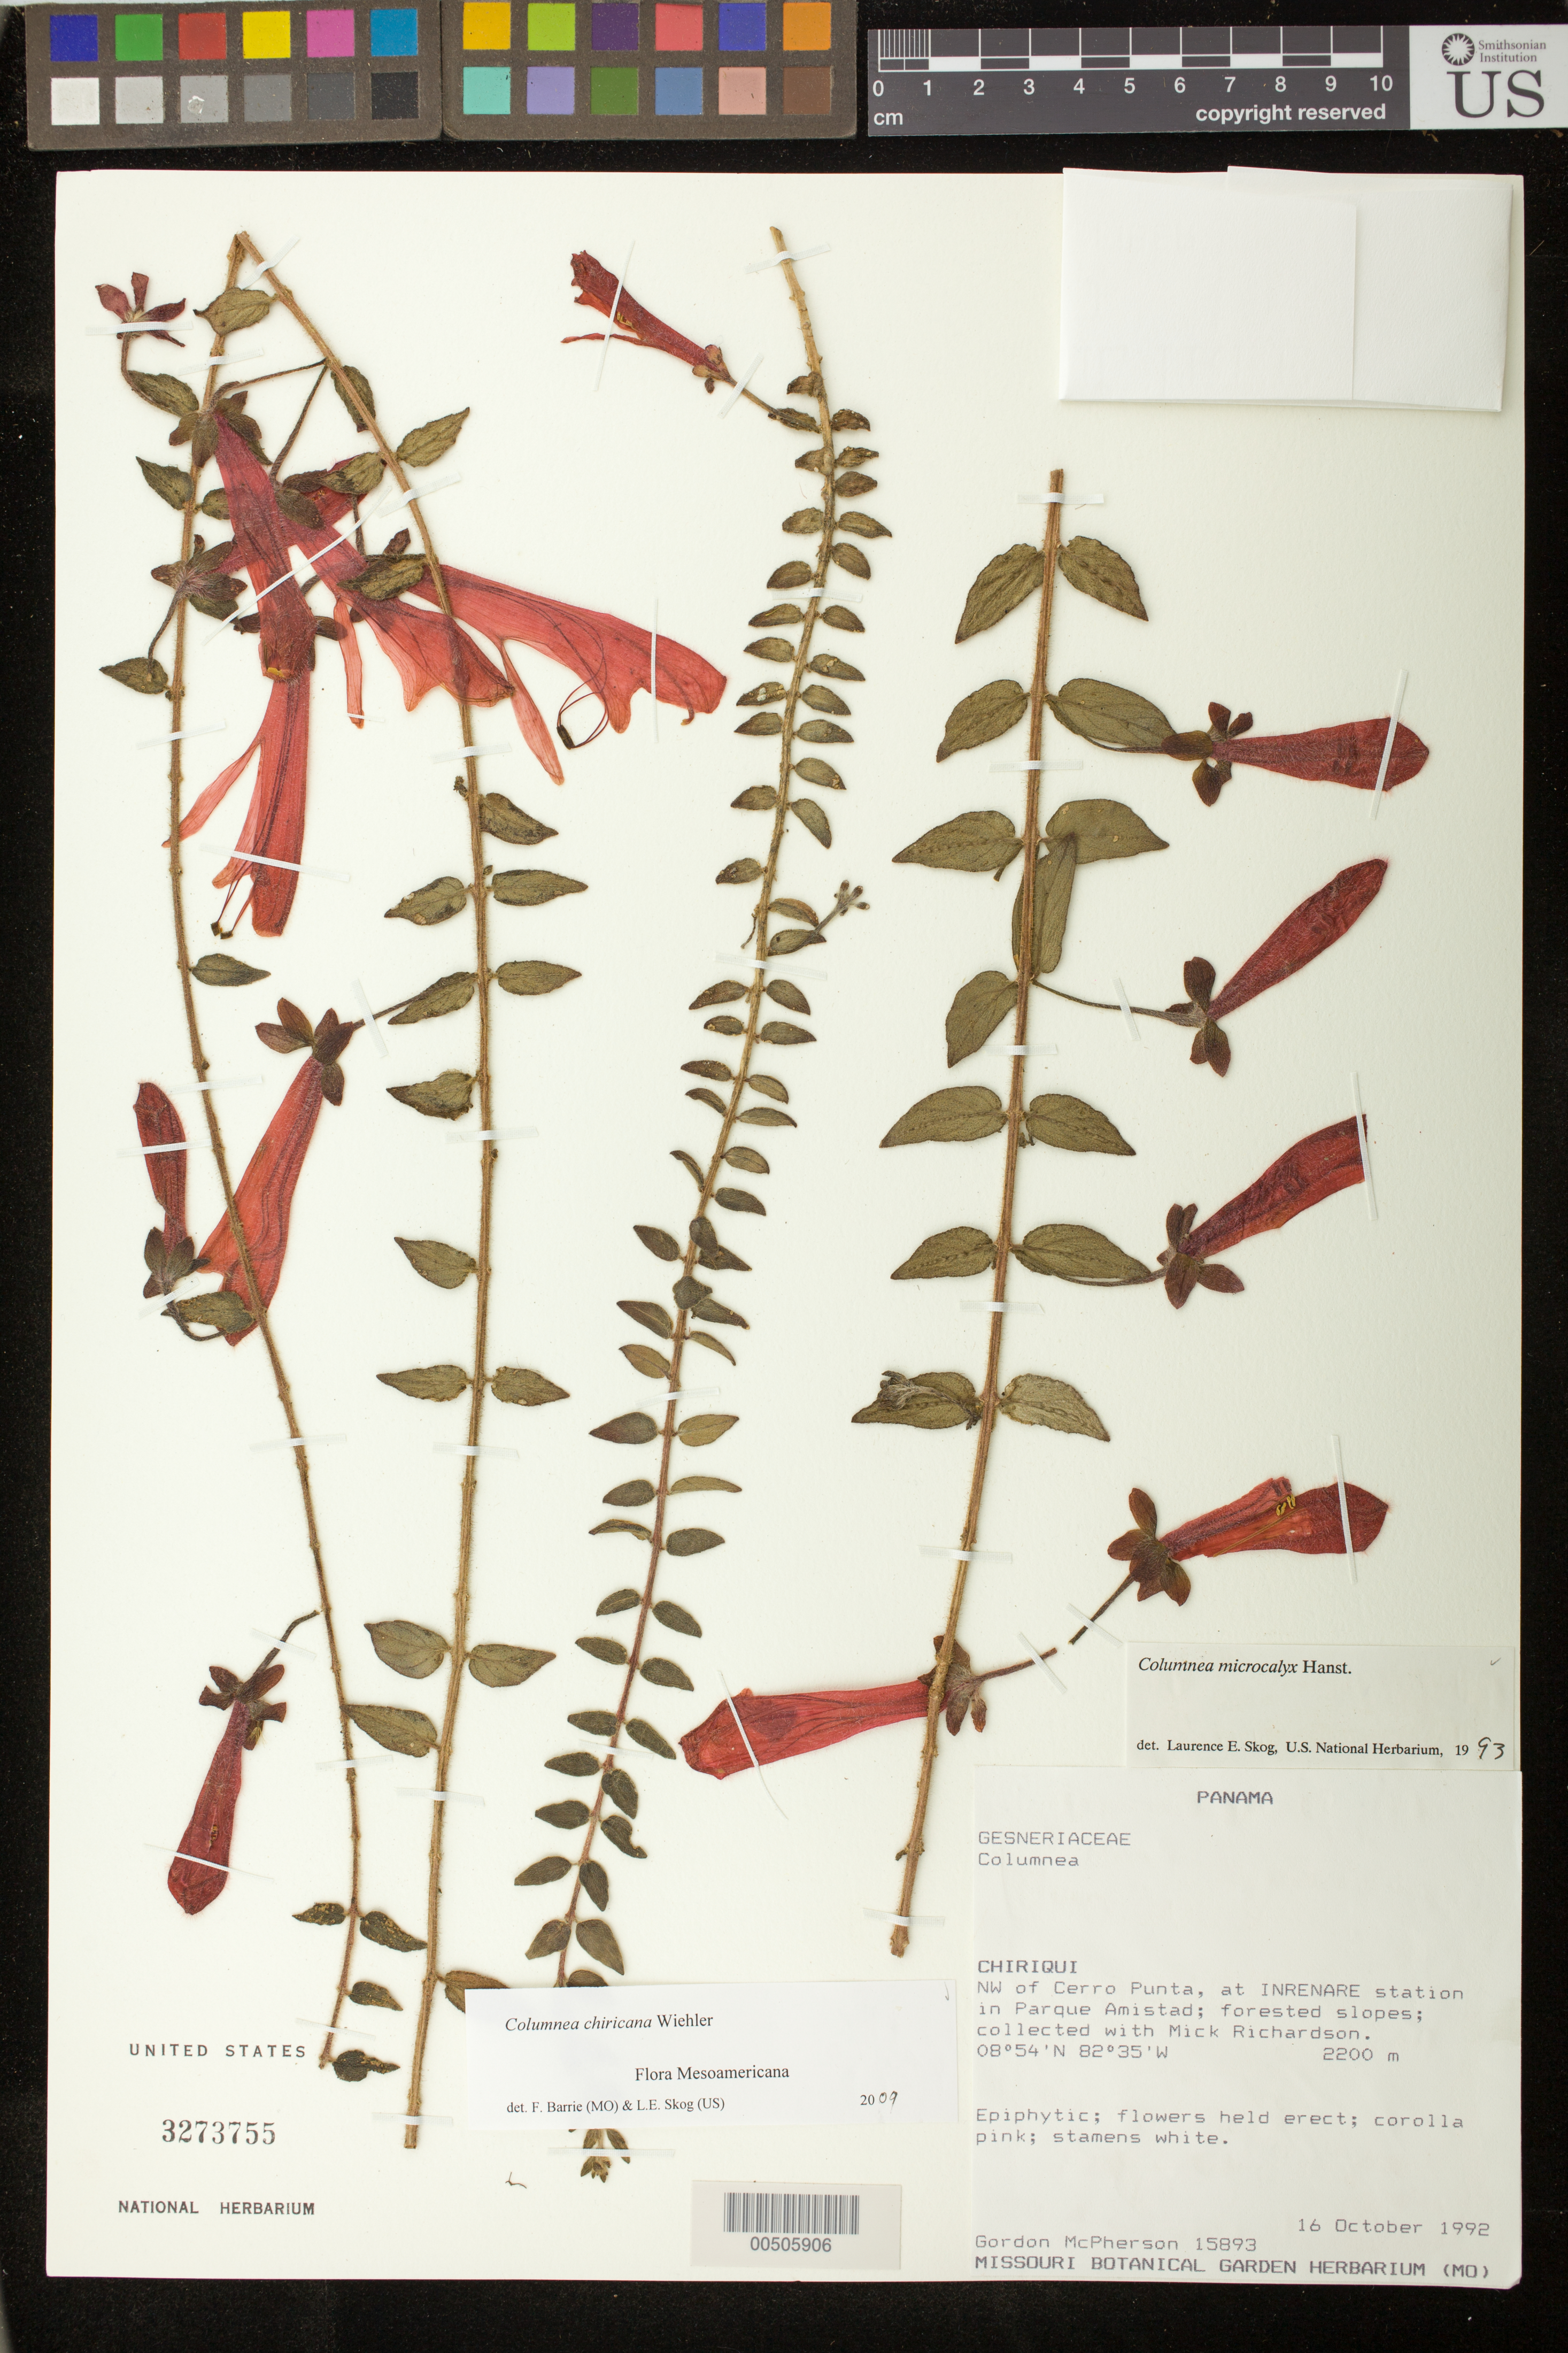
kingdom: Plantae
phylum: Tracheophyta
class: Magnoliopsida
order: Lamiales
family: Gesneriaceae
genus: Columnea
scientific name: Columnea chiricana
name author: Wiehler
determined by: Barrie, F. R.; Skog, Laurence E.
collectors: G. D. McPherson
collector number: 15893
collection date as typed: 16 Oct 1992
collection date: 1992-10-16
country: Panama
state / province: Chiriquí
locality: NW of Cerro Punta, at INRENARE station in Parque Amistad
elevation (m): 2200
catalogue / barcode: US 3273755